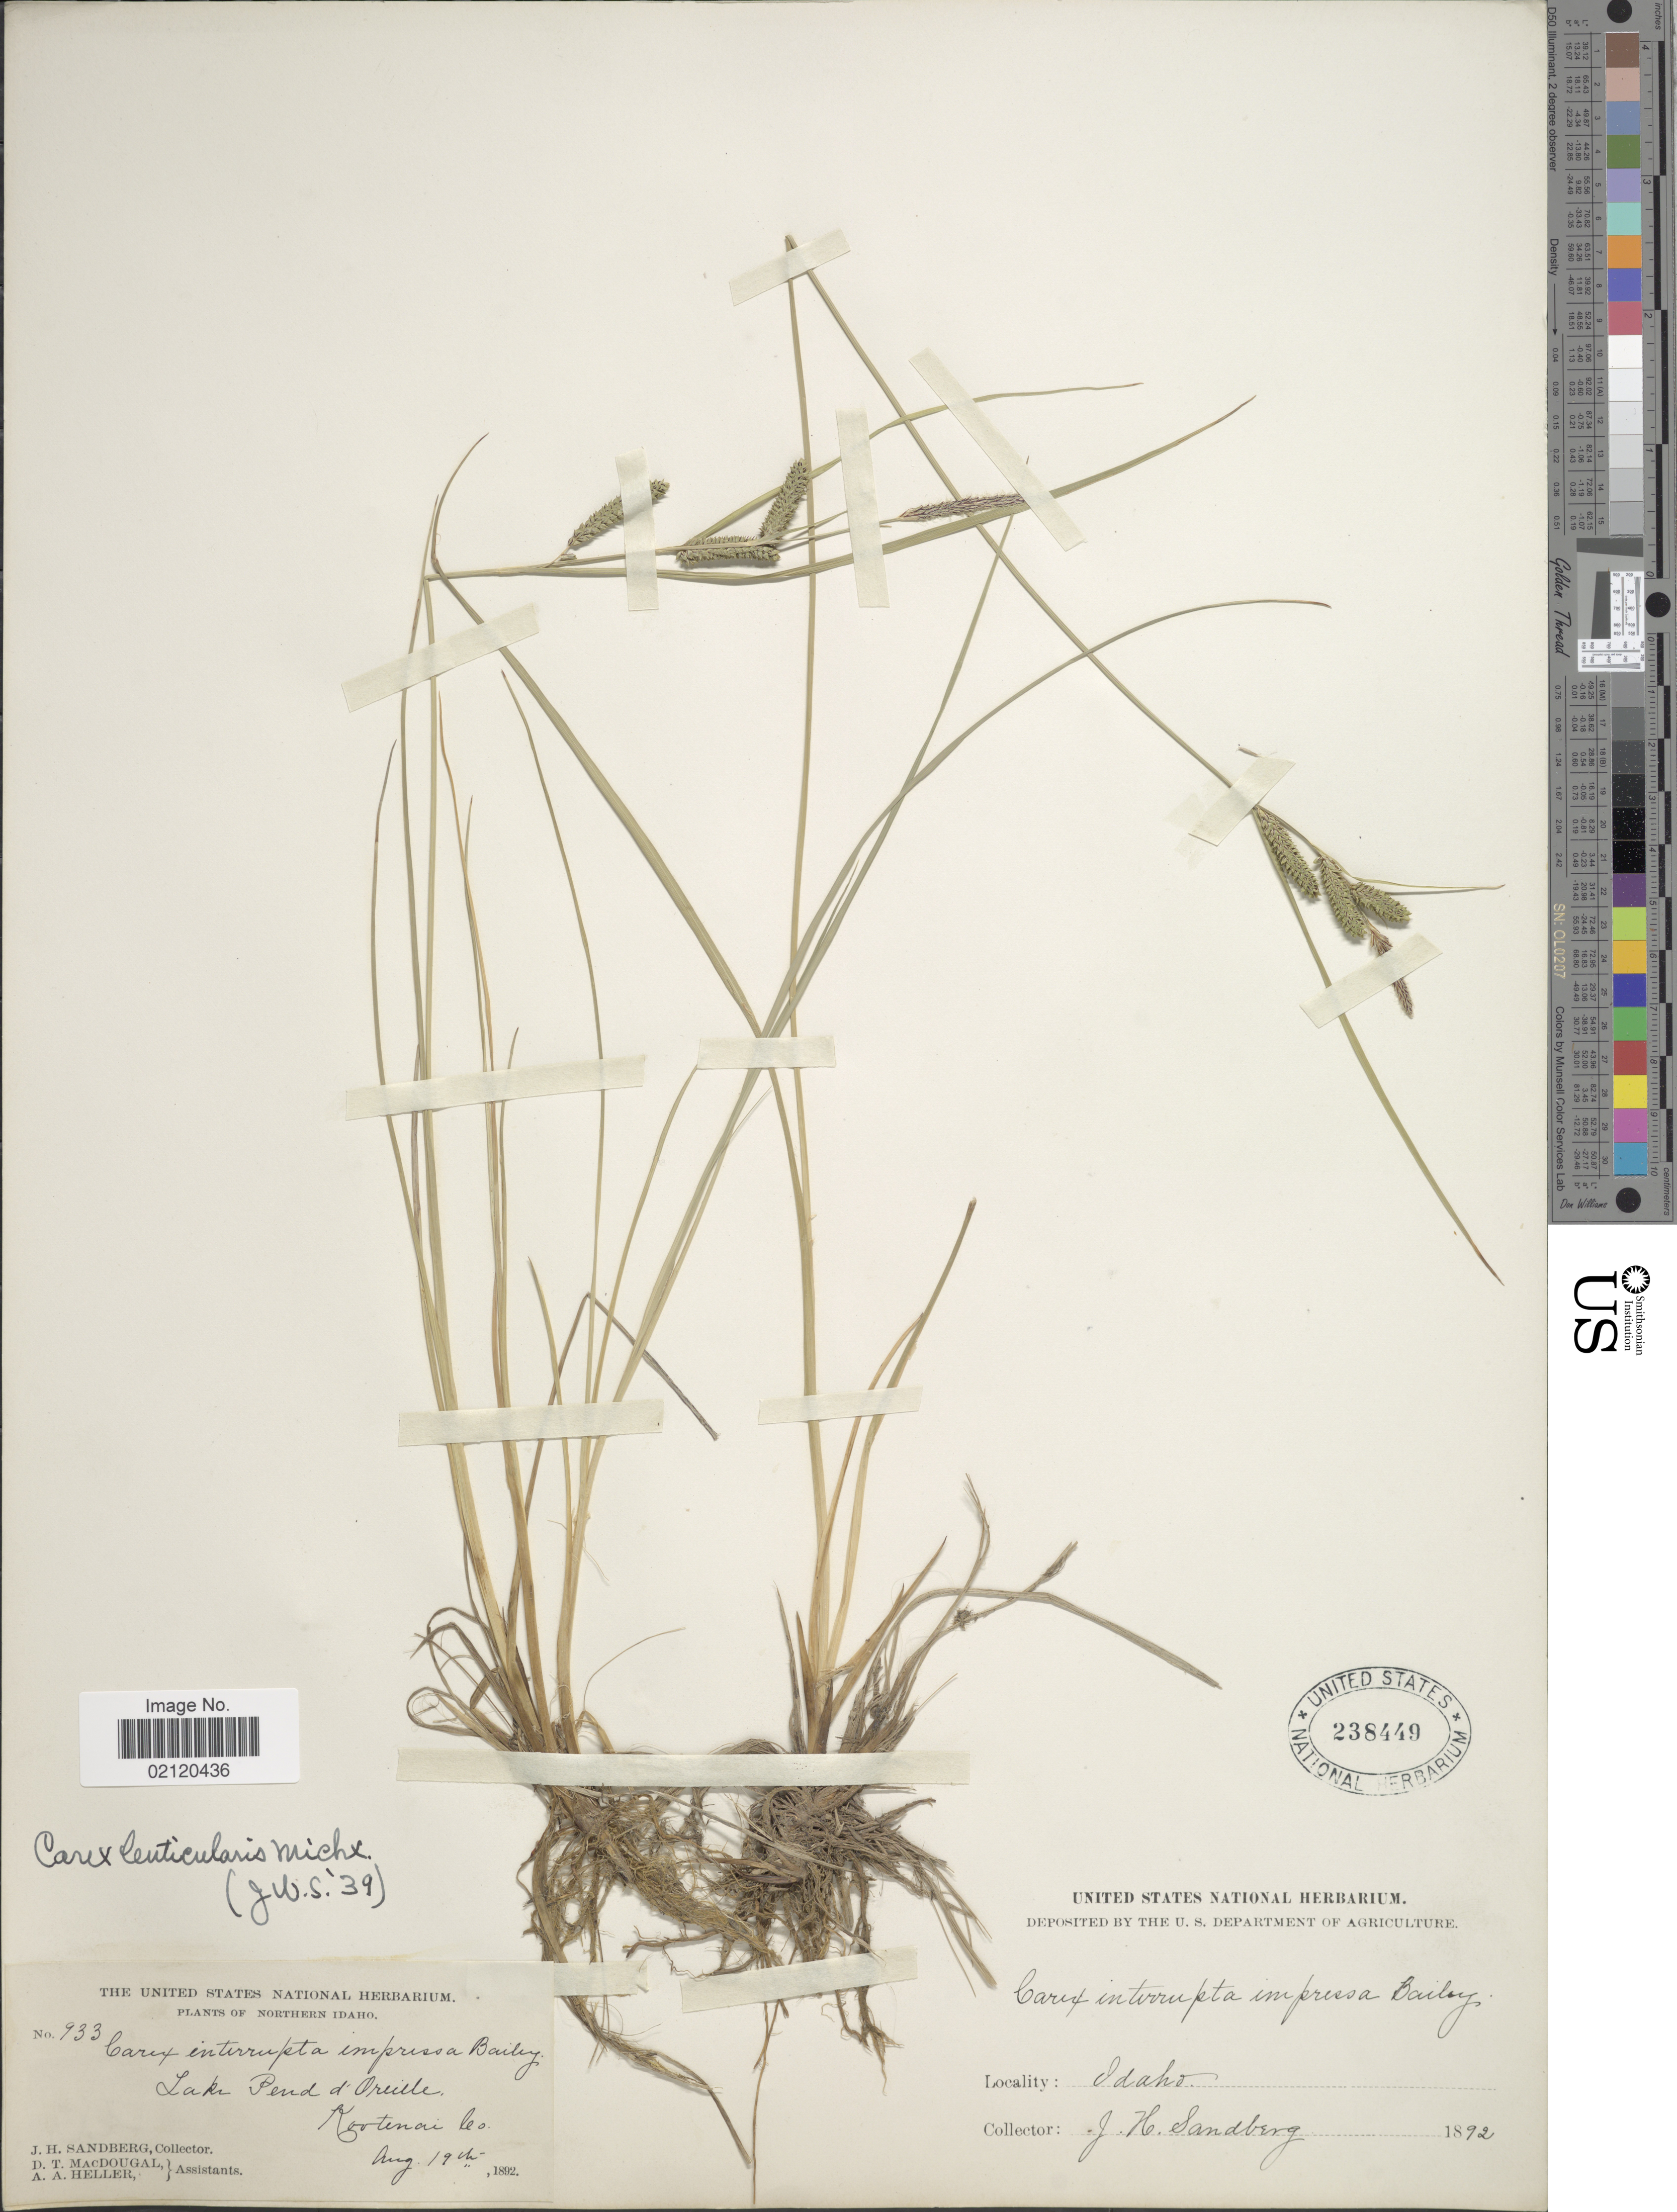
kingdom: Plantae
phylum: Tracheophyta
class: Liliopsida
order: Poales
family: Cyperaceae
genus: Carex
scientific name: Carex lenticularis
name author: Michx.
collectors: J. H. Sandberg, D. T. MacDougal & A. A. Heller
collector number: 933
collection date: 1892-08-19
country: United States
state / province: Idaho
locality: Northern Idaho, Lake Pend d'Oreille, Kovtenai Co.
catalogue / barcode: US 238449